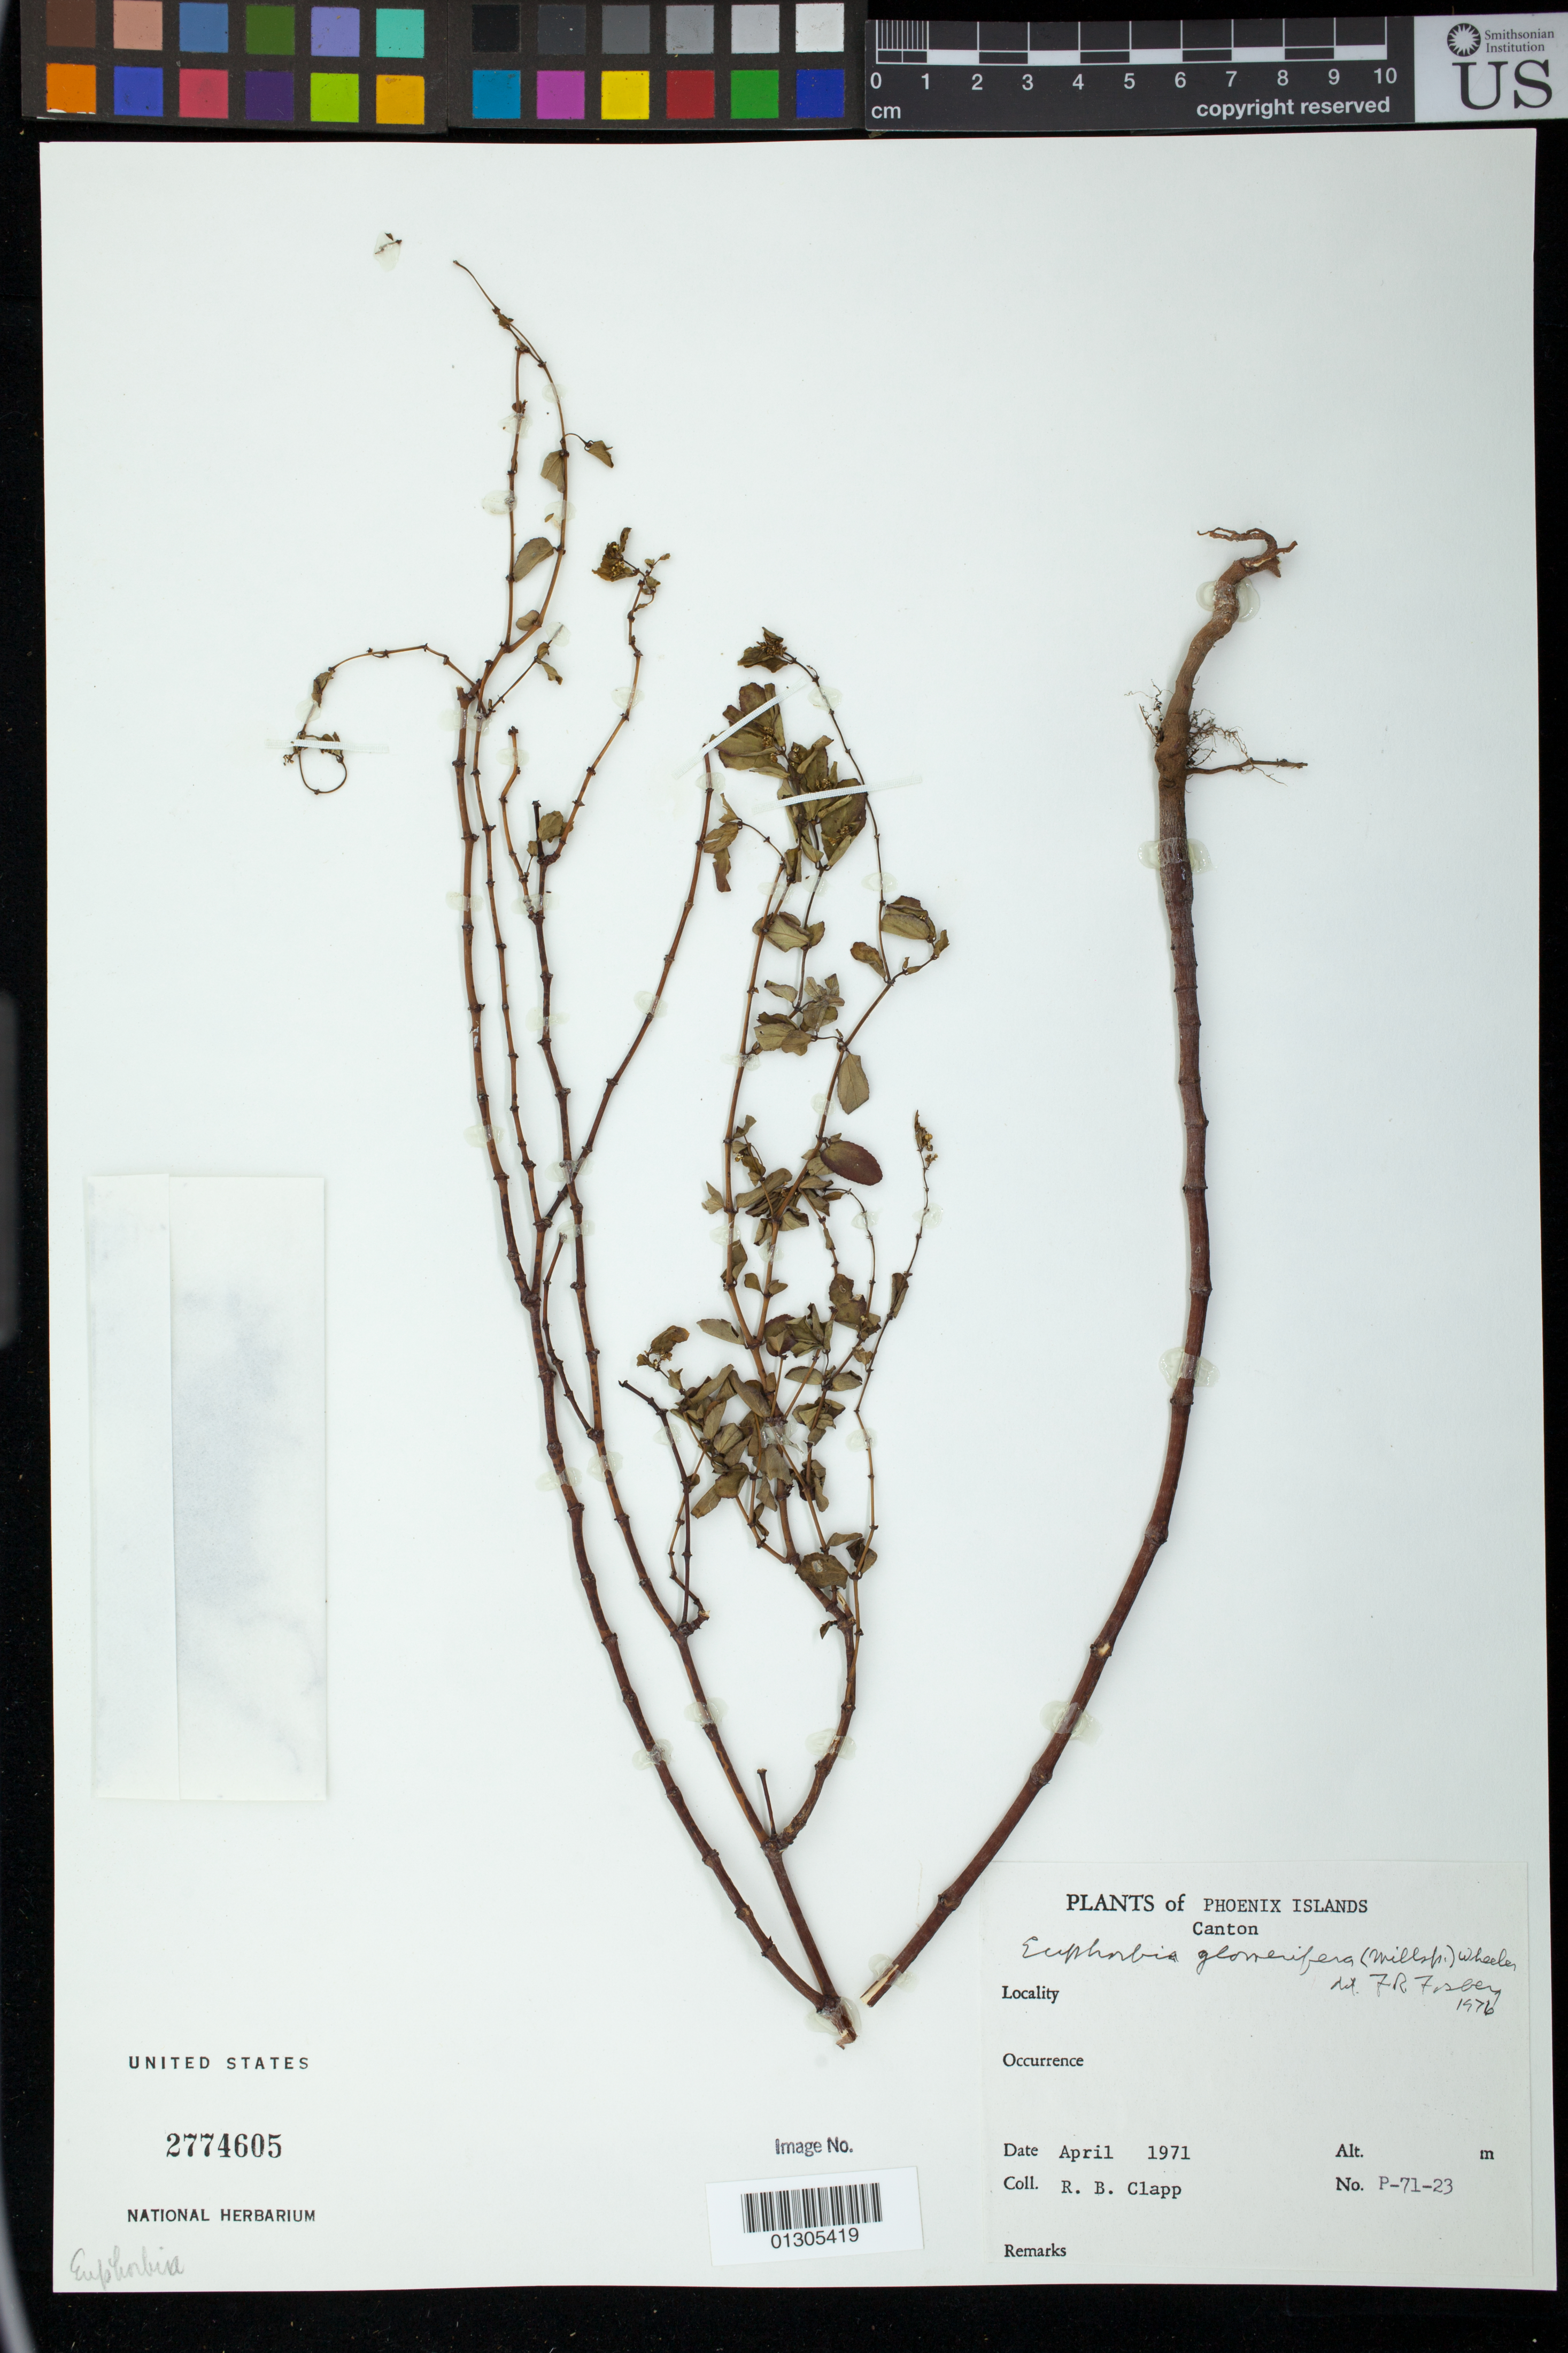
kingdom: Plantae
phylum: Tracheophyta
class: Magnoliopsida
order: Malpighiales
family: Euphorbiaceae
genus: Euphorbia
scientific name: Euphorbia hypericifolia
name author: L.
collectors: R. B. Clapp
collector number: p-71-23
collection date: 1971-04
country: Kiribati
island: Kanton [Canton] Atoll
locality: Canton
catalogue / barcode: US 2774605